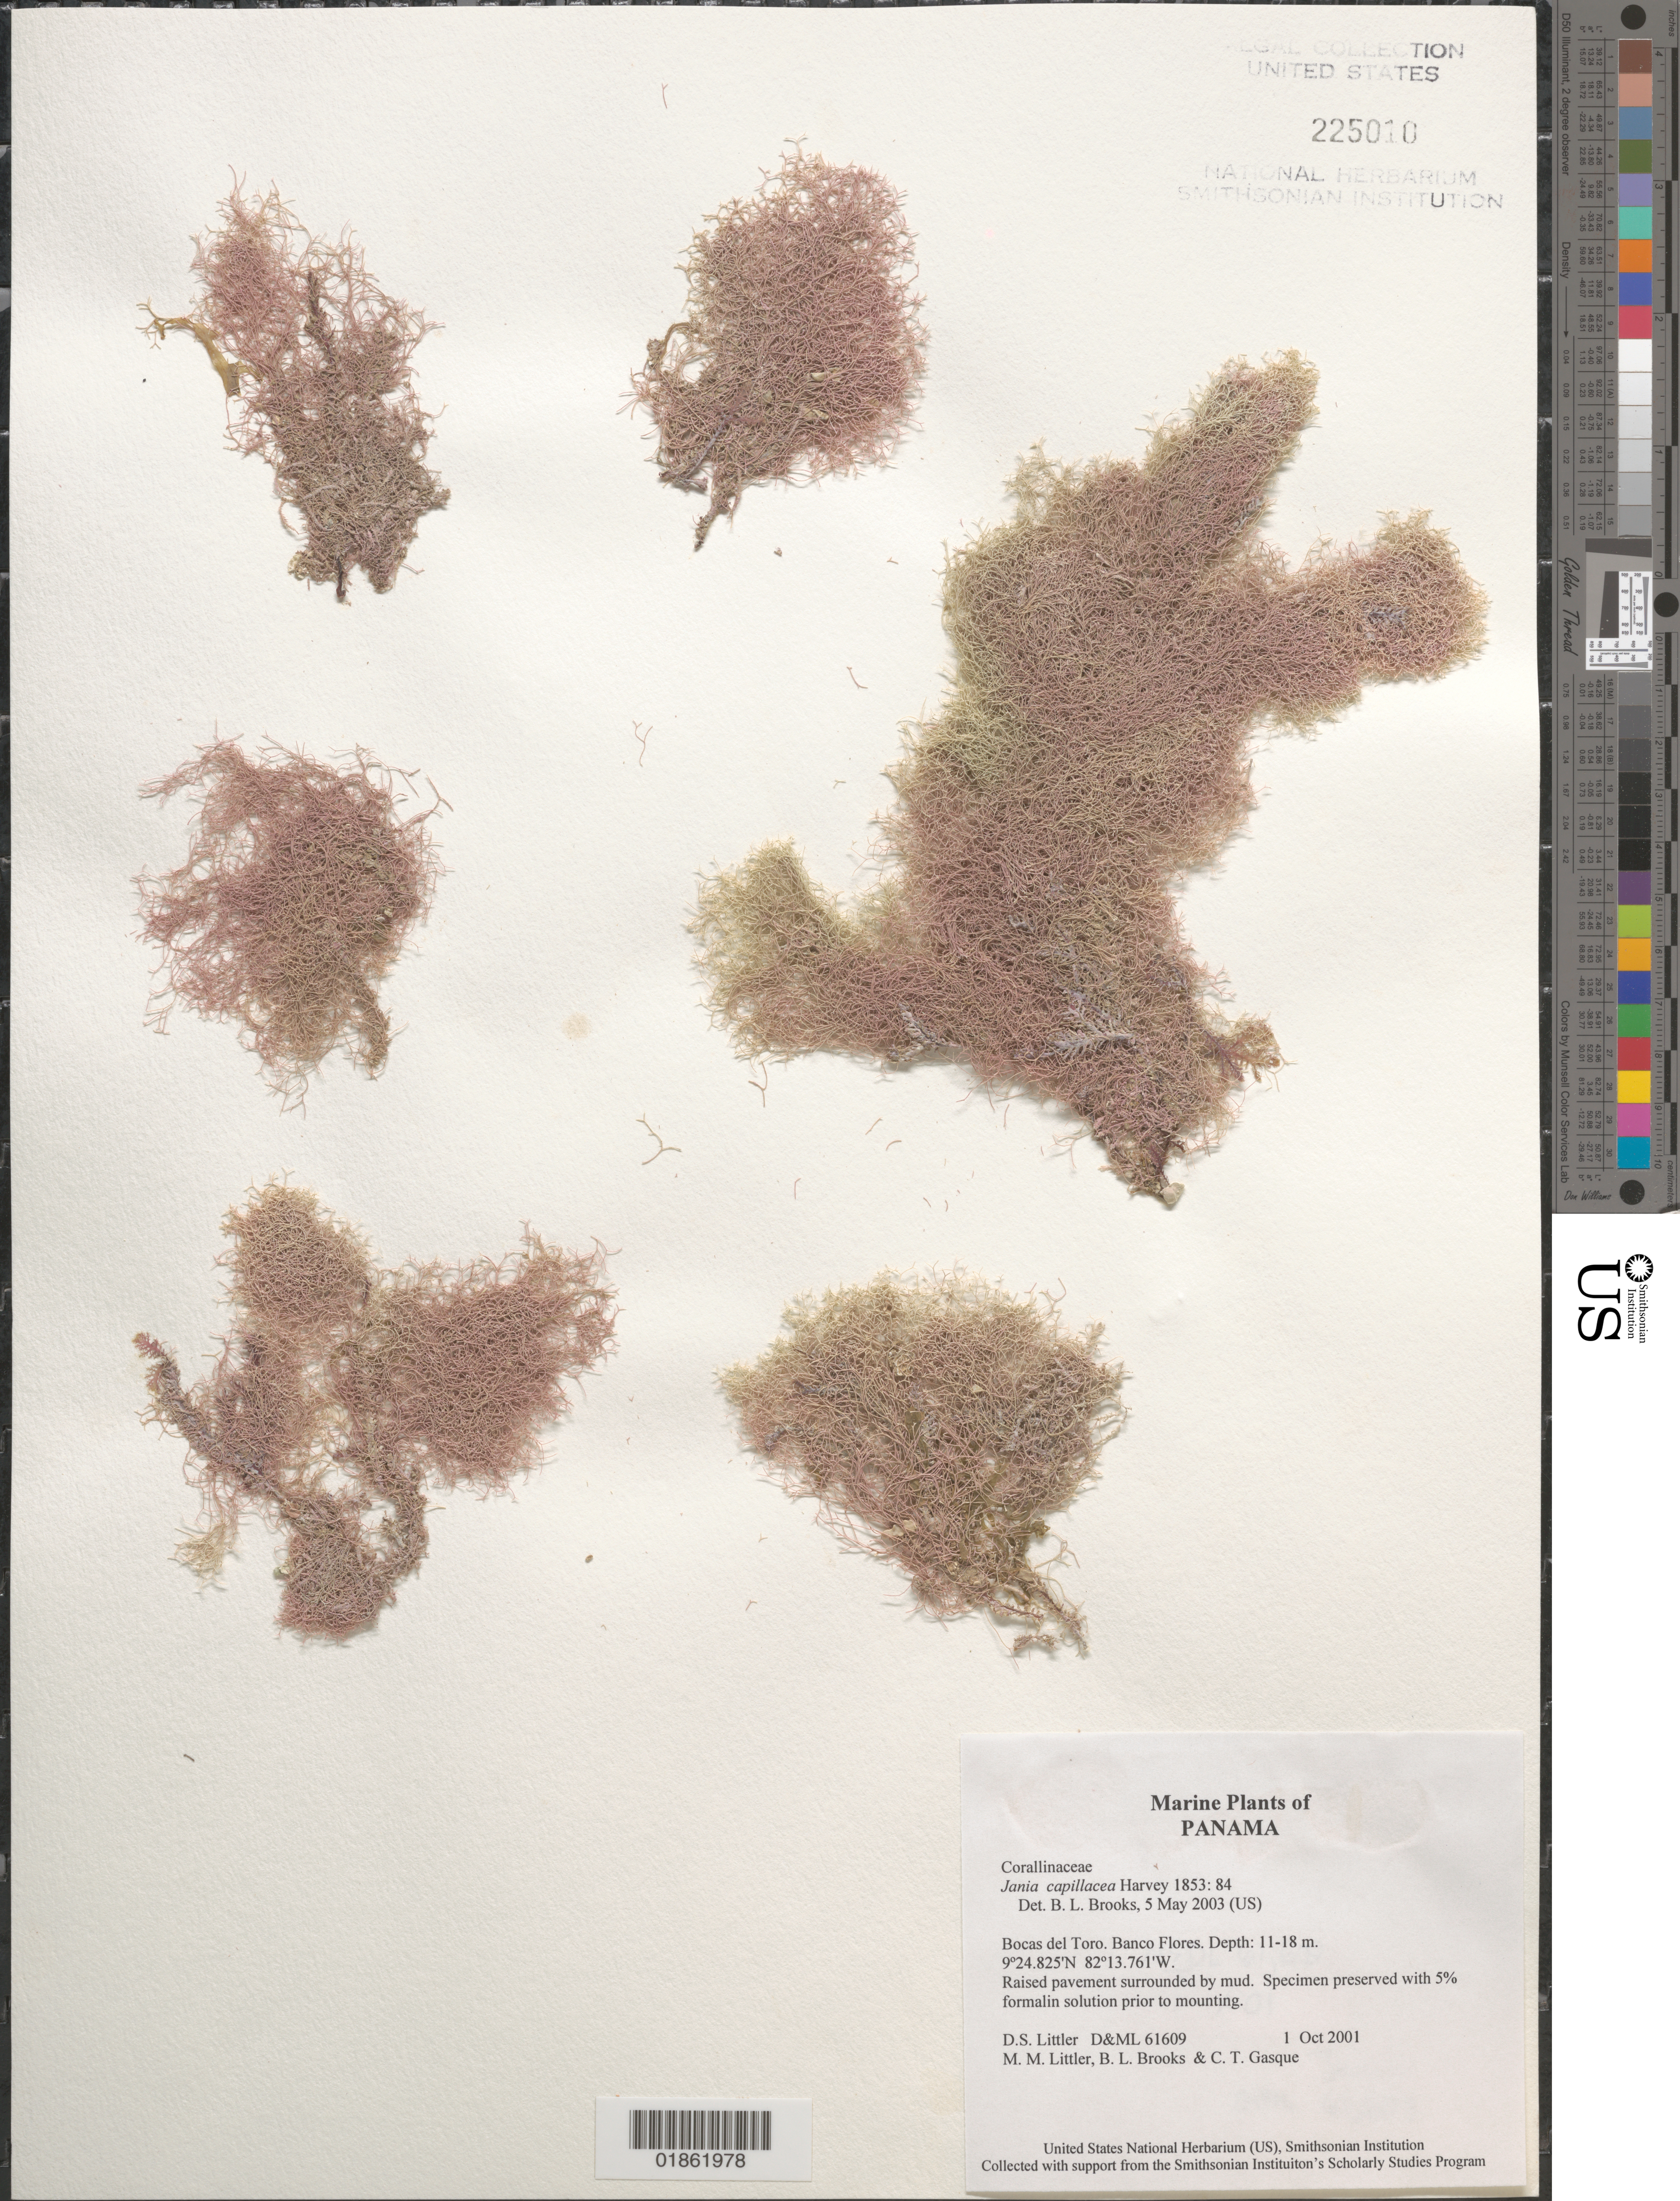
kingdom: Plantae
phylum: Rhodophyta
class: Florideophyceae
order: Corallinales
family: Corallinaceae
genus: Jania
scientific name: Jania pedunculatum var. adhaerens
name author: (J.V.Lamouroux) A.S.Harvey et al.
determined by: Algae name updating Project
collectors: D. S. Littler, M. M. Littler & C. Gasque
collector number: D&ML 61609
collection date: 2001-10-01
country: Panama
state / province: Bocas del Toro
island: Colón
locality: Isla Colón. Bocas del Toro. Banco Flores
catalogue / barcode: US 225010